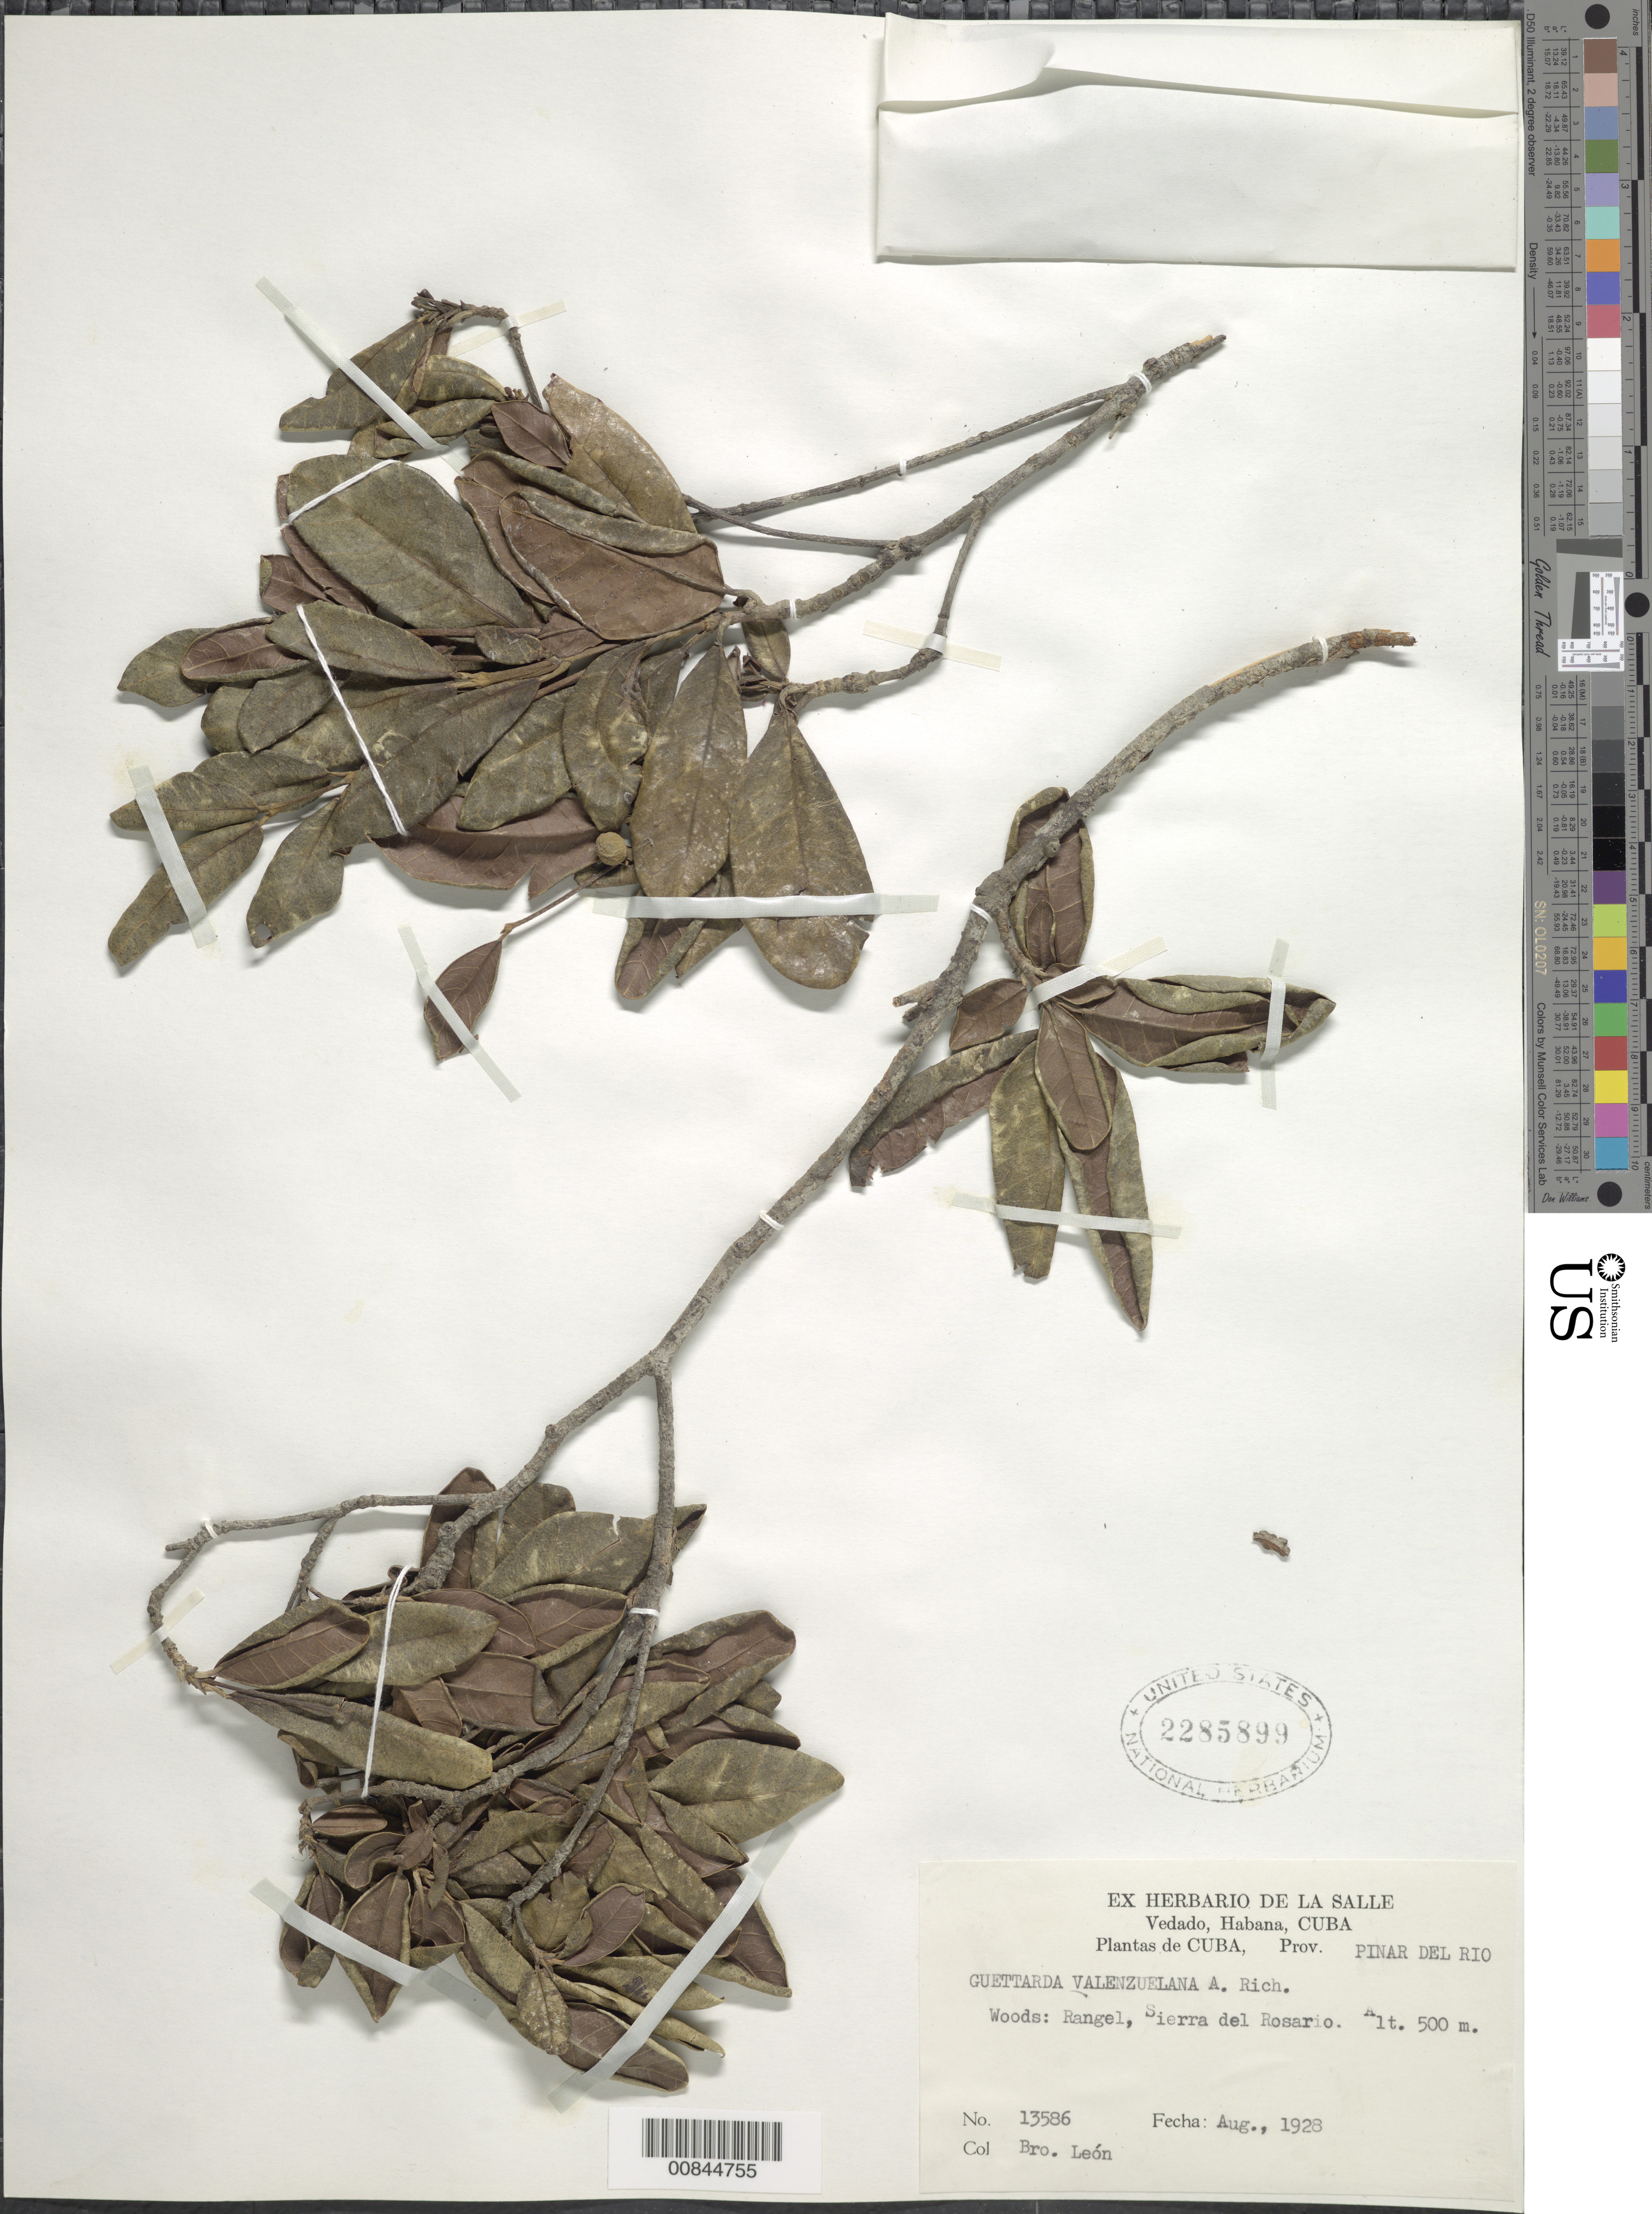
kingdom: Plantae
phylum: Tracheophyta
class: Magnoliopsida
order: Gentianales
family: Rubiaceae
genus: Guettarda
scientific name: Guettarda valenzuelana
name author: A. Rich.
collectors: Bro. León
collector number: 13586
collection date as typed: Aug 1928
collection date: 1928-08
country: Cuba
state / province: Pinar del Río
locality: Rangel, Sierra del Rosario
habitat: Woods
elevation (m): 500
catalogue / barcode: US 2285899